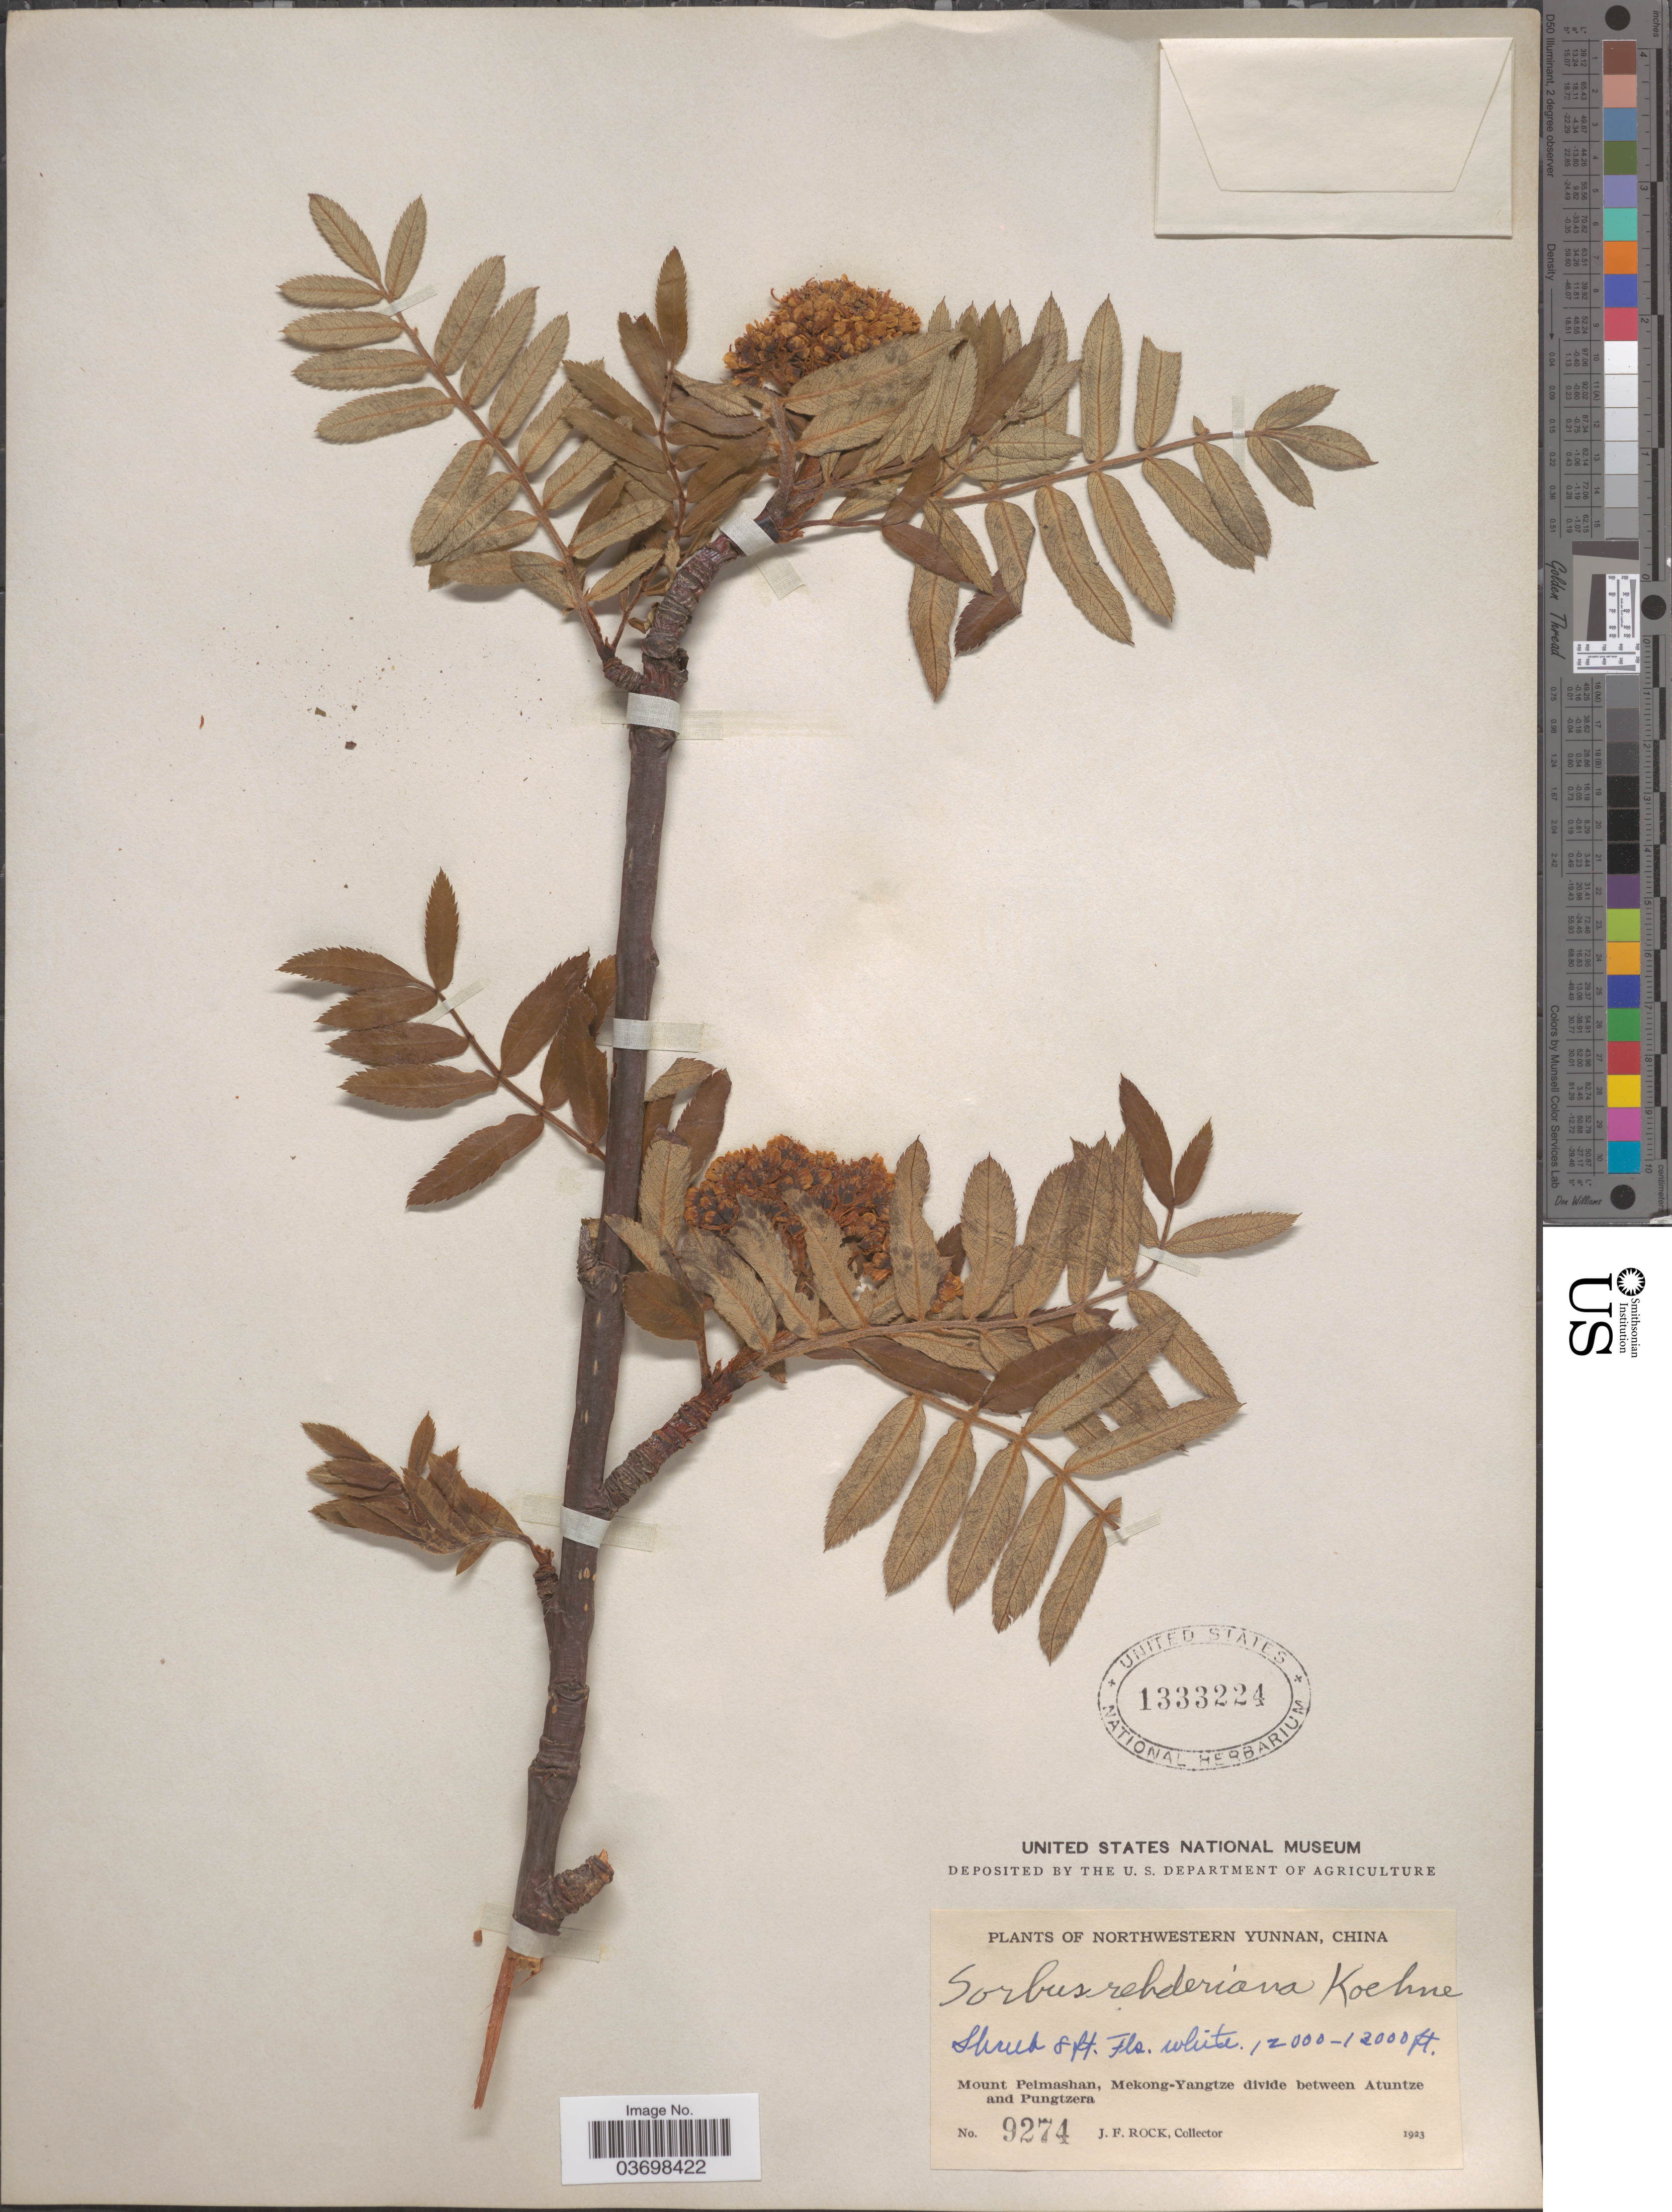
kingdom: Plantae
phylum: Tracheophyta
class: Magnoliopsida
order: Rosales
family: Rosaceae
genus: Sorbus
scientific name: Sorbus rehderiana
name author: Koehne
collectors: J. Rock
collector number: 9274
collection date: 1923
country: China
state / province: Yunnan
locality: Northwestern Yunnan. Mount Peimashan, Mekong-Yangtze divide between Atuntze and Pungtzera.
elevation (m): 3658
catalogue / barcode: US 1333224